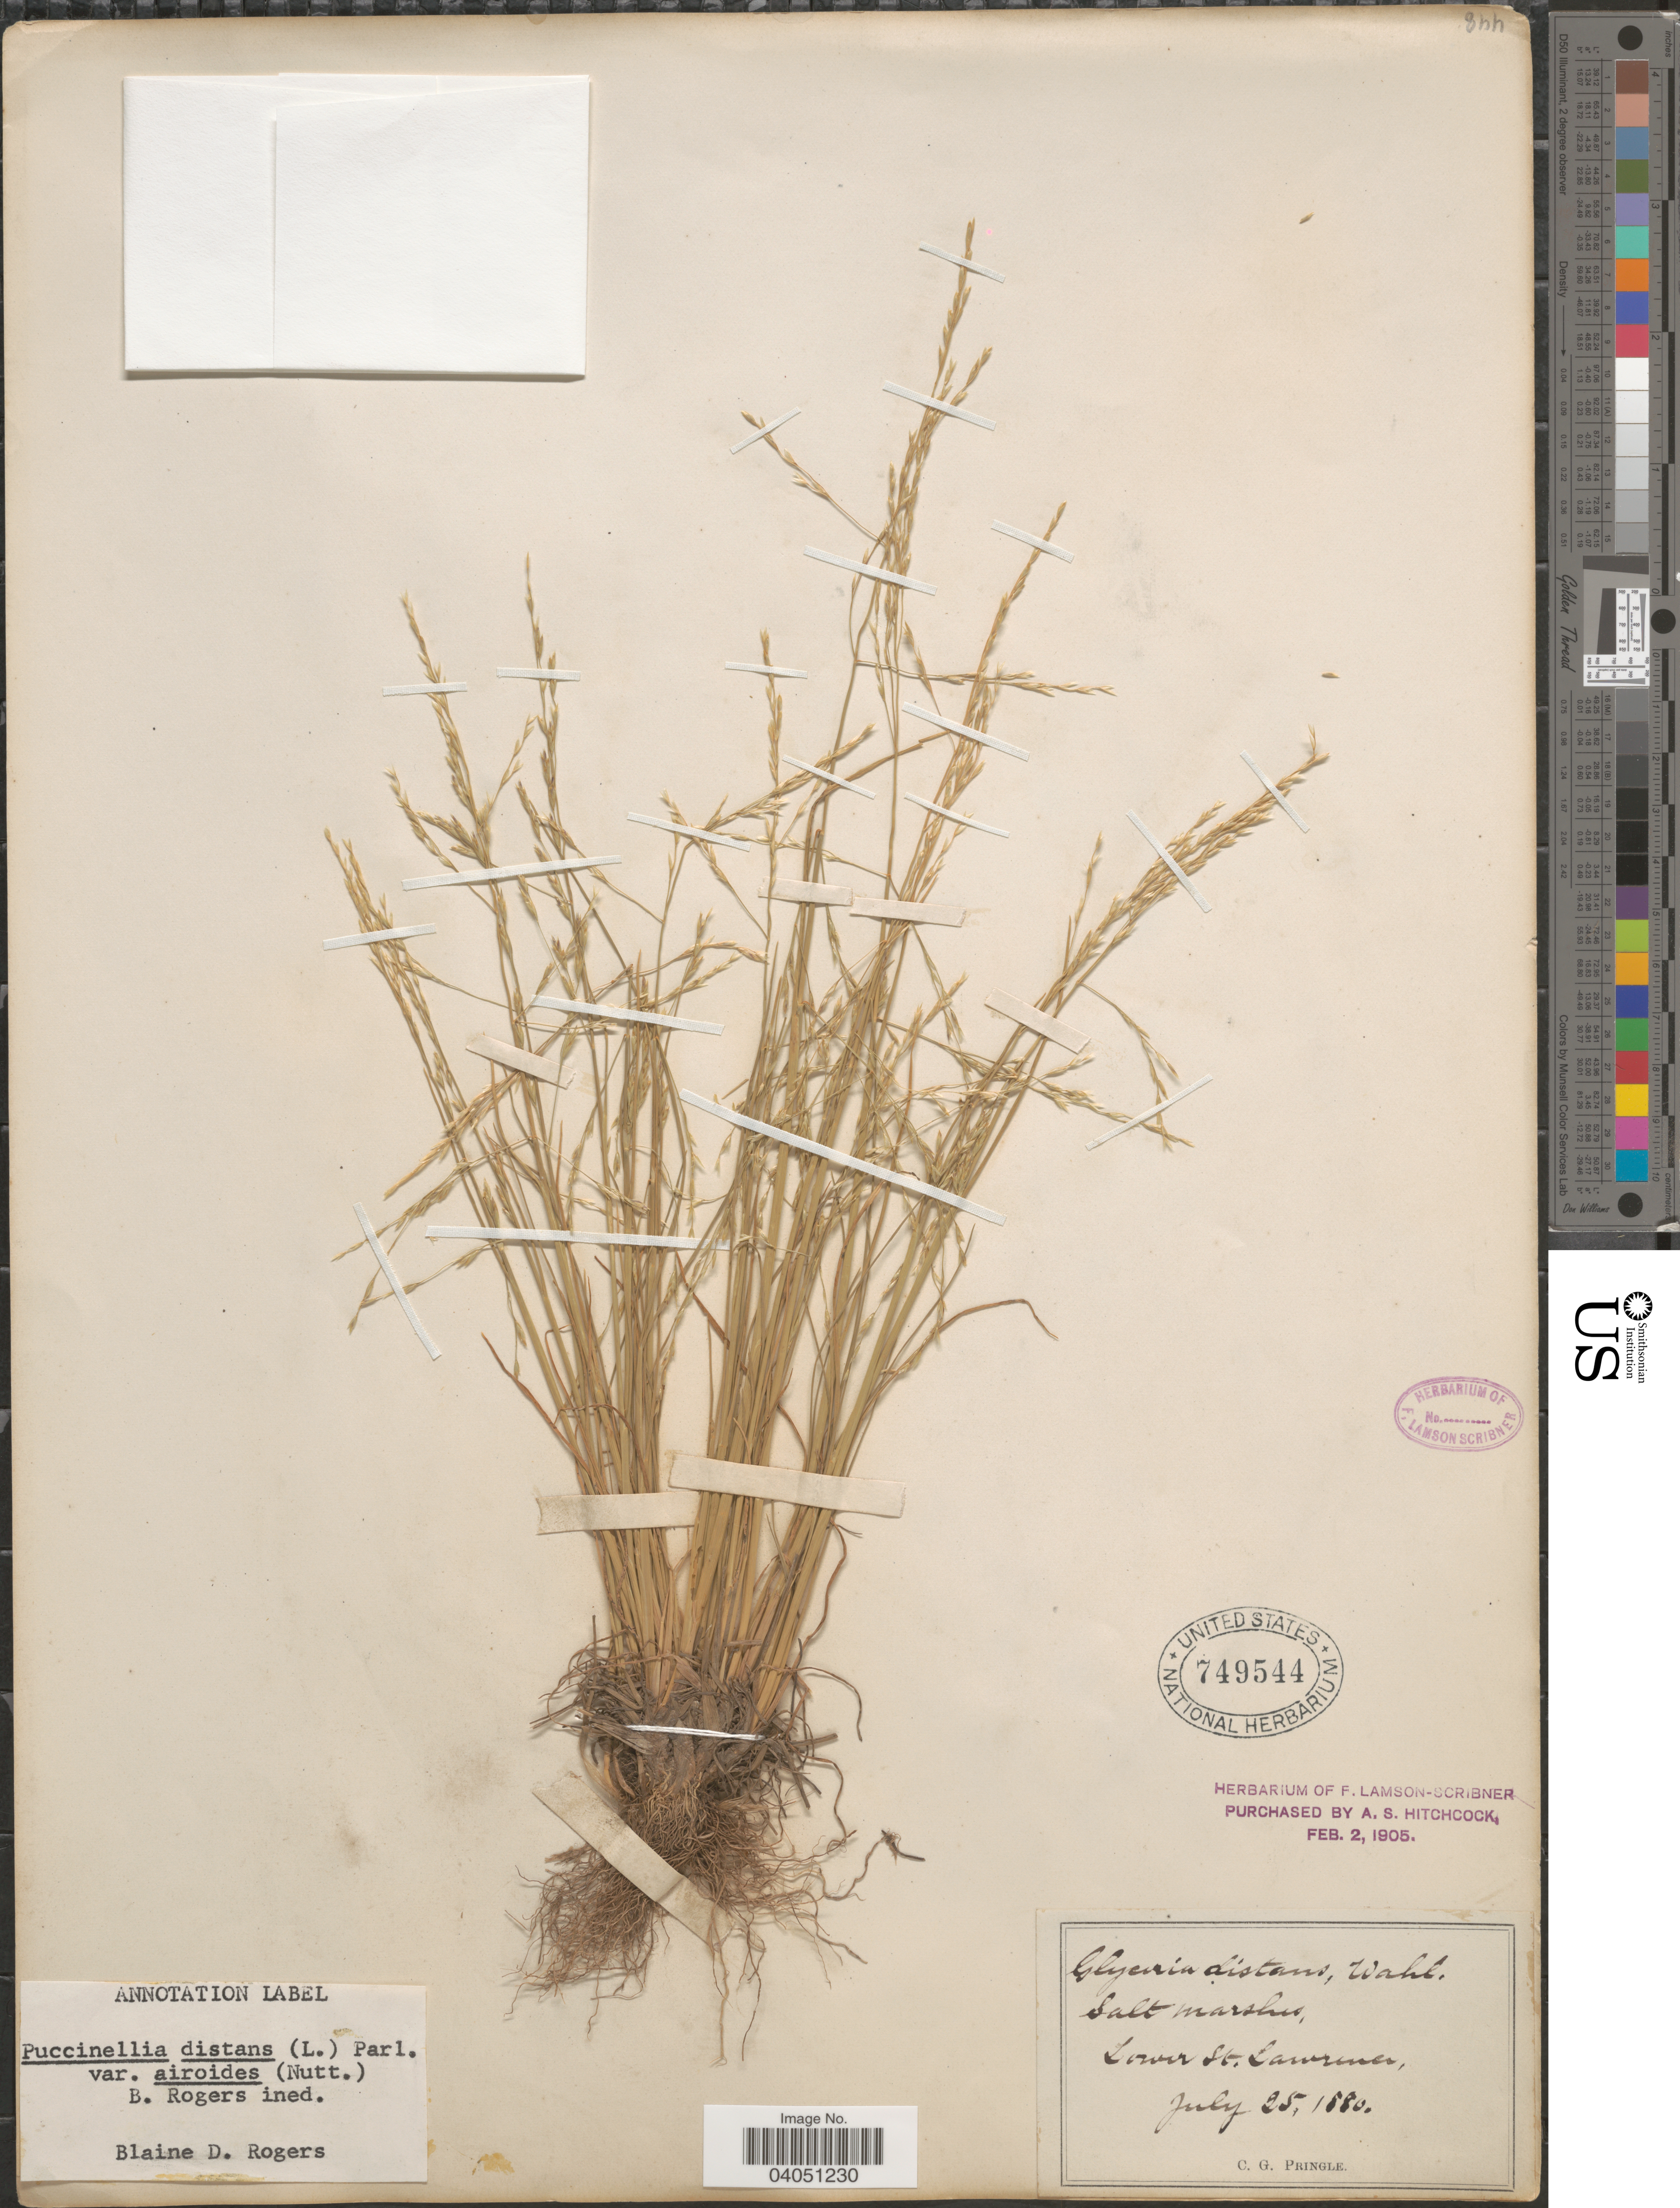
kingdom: Plantae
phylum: Tracheophyta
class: Liliopsida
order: Poales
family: Poaceae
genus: Puccinellia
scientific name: Puccinellia distans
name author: (Jacq.) Parl.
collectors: C. G. Pringle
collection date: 1880-07-25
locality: Lower St. Lawrence.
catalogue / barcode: US 749544